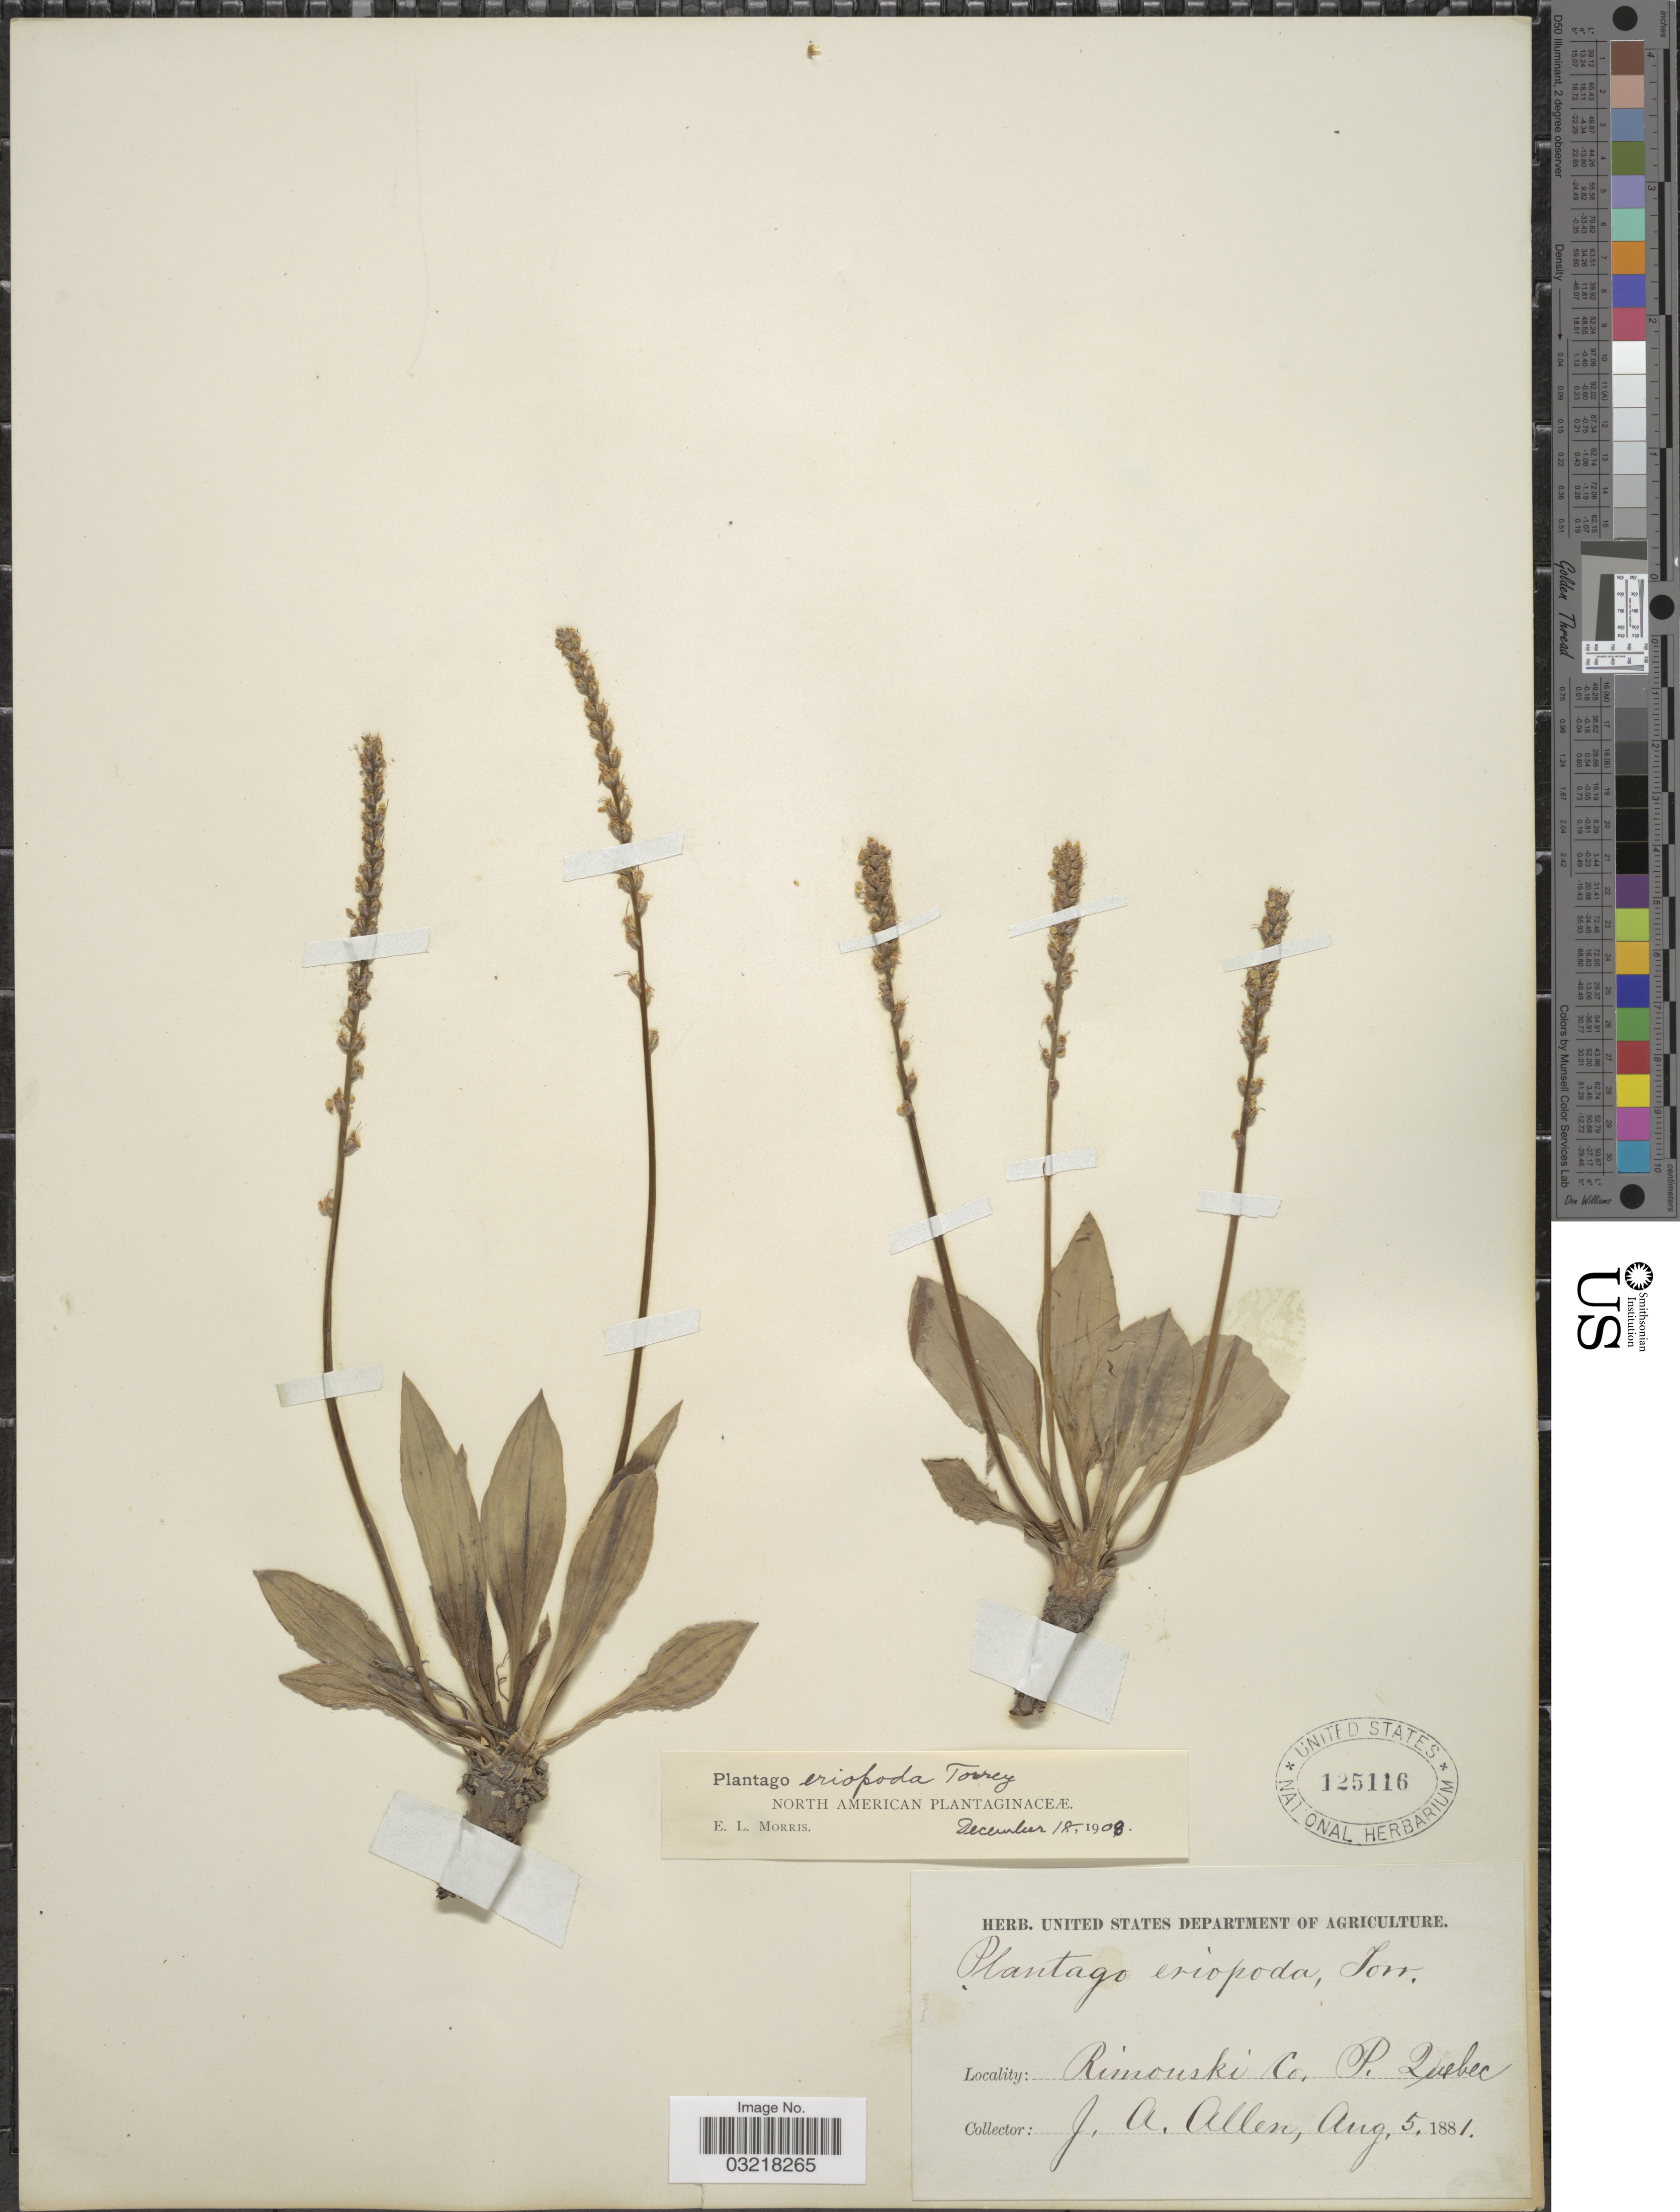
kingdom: Plantae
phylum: Tracheophyta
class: Magnoliopsida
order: Lamiales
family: Plantaginaceae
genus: Plantago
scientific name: Plantago eriopoda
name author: Torr.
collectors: J. Allen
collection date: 1881-08-05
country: Canada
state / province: Quebec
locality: Rimouski Co. P. Quebec.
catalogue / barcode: US 125116